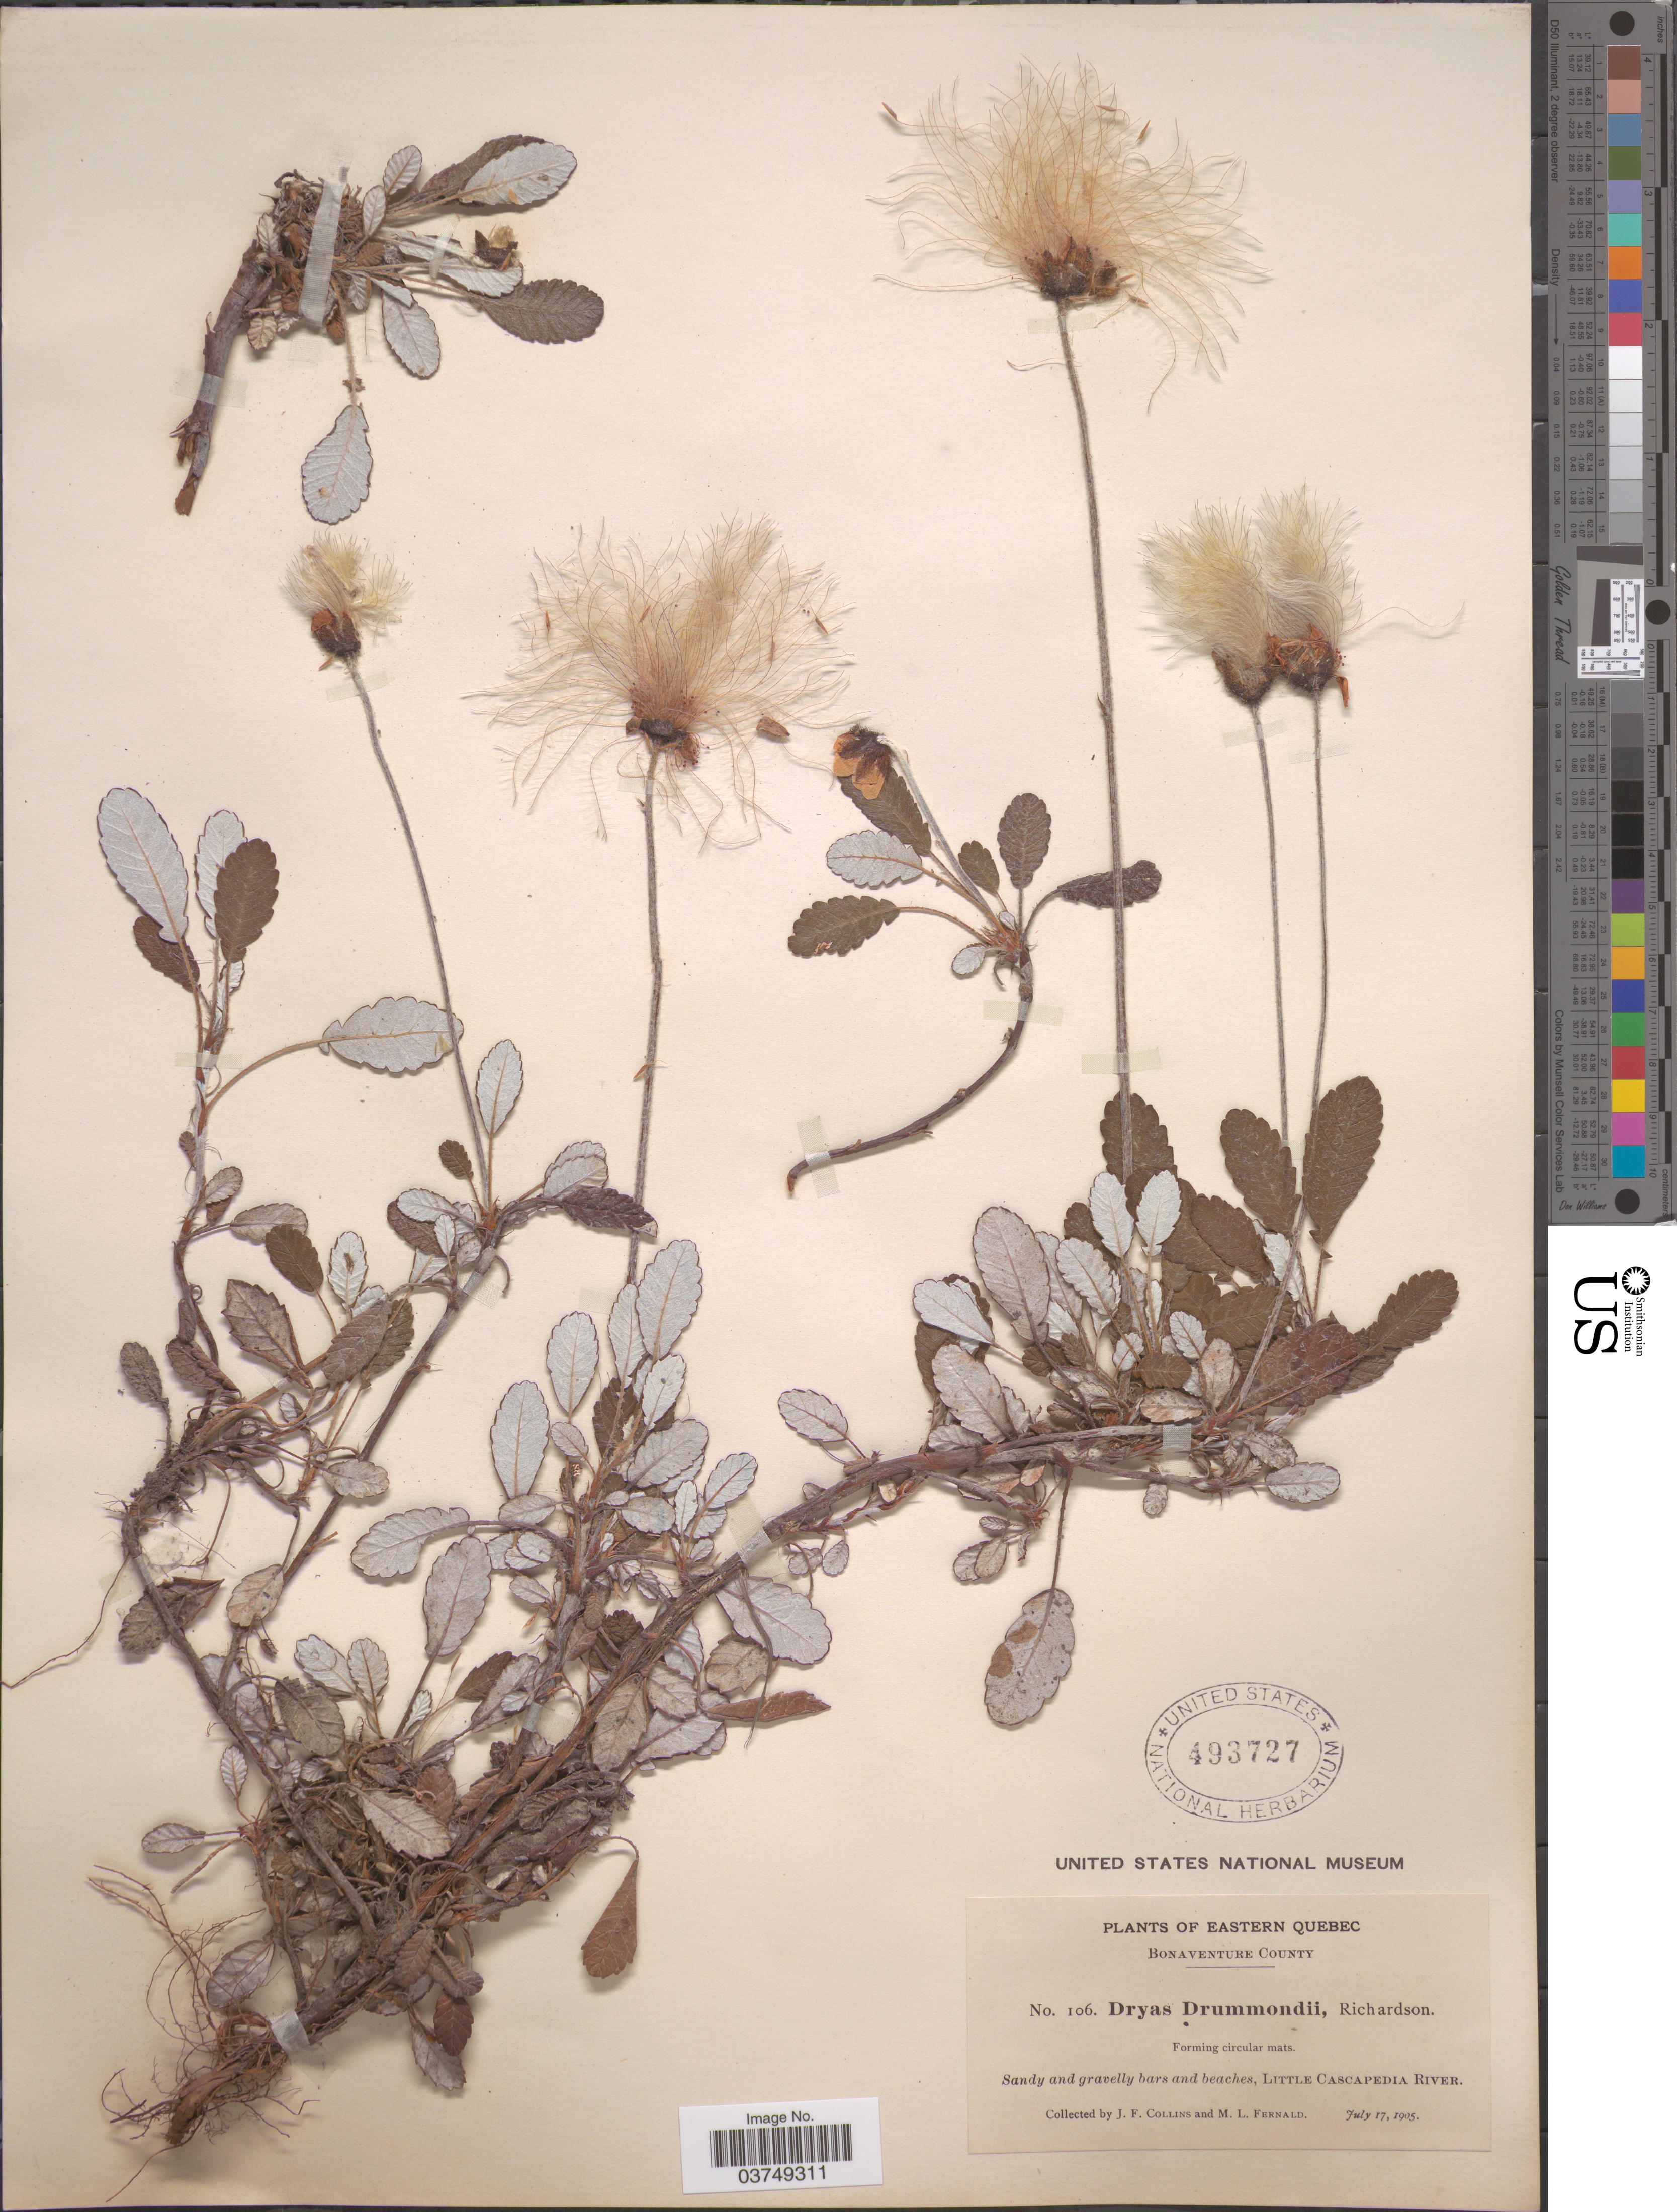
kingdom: Plantae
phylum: Tracheophyta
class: Magnoliopsida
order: Rosales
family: Rosaceae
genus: Dryas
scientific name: Dryas drummondii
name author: Hook. & Richardson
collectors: J. Collins & M. L. Fernald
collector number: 106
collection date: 1905-07-17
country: Canada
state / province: Quebec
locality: Eastern Quebec. Bonaventure County. Little Cascapedia River.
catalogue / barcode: US 493727